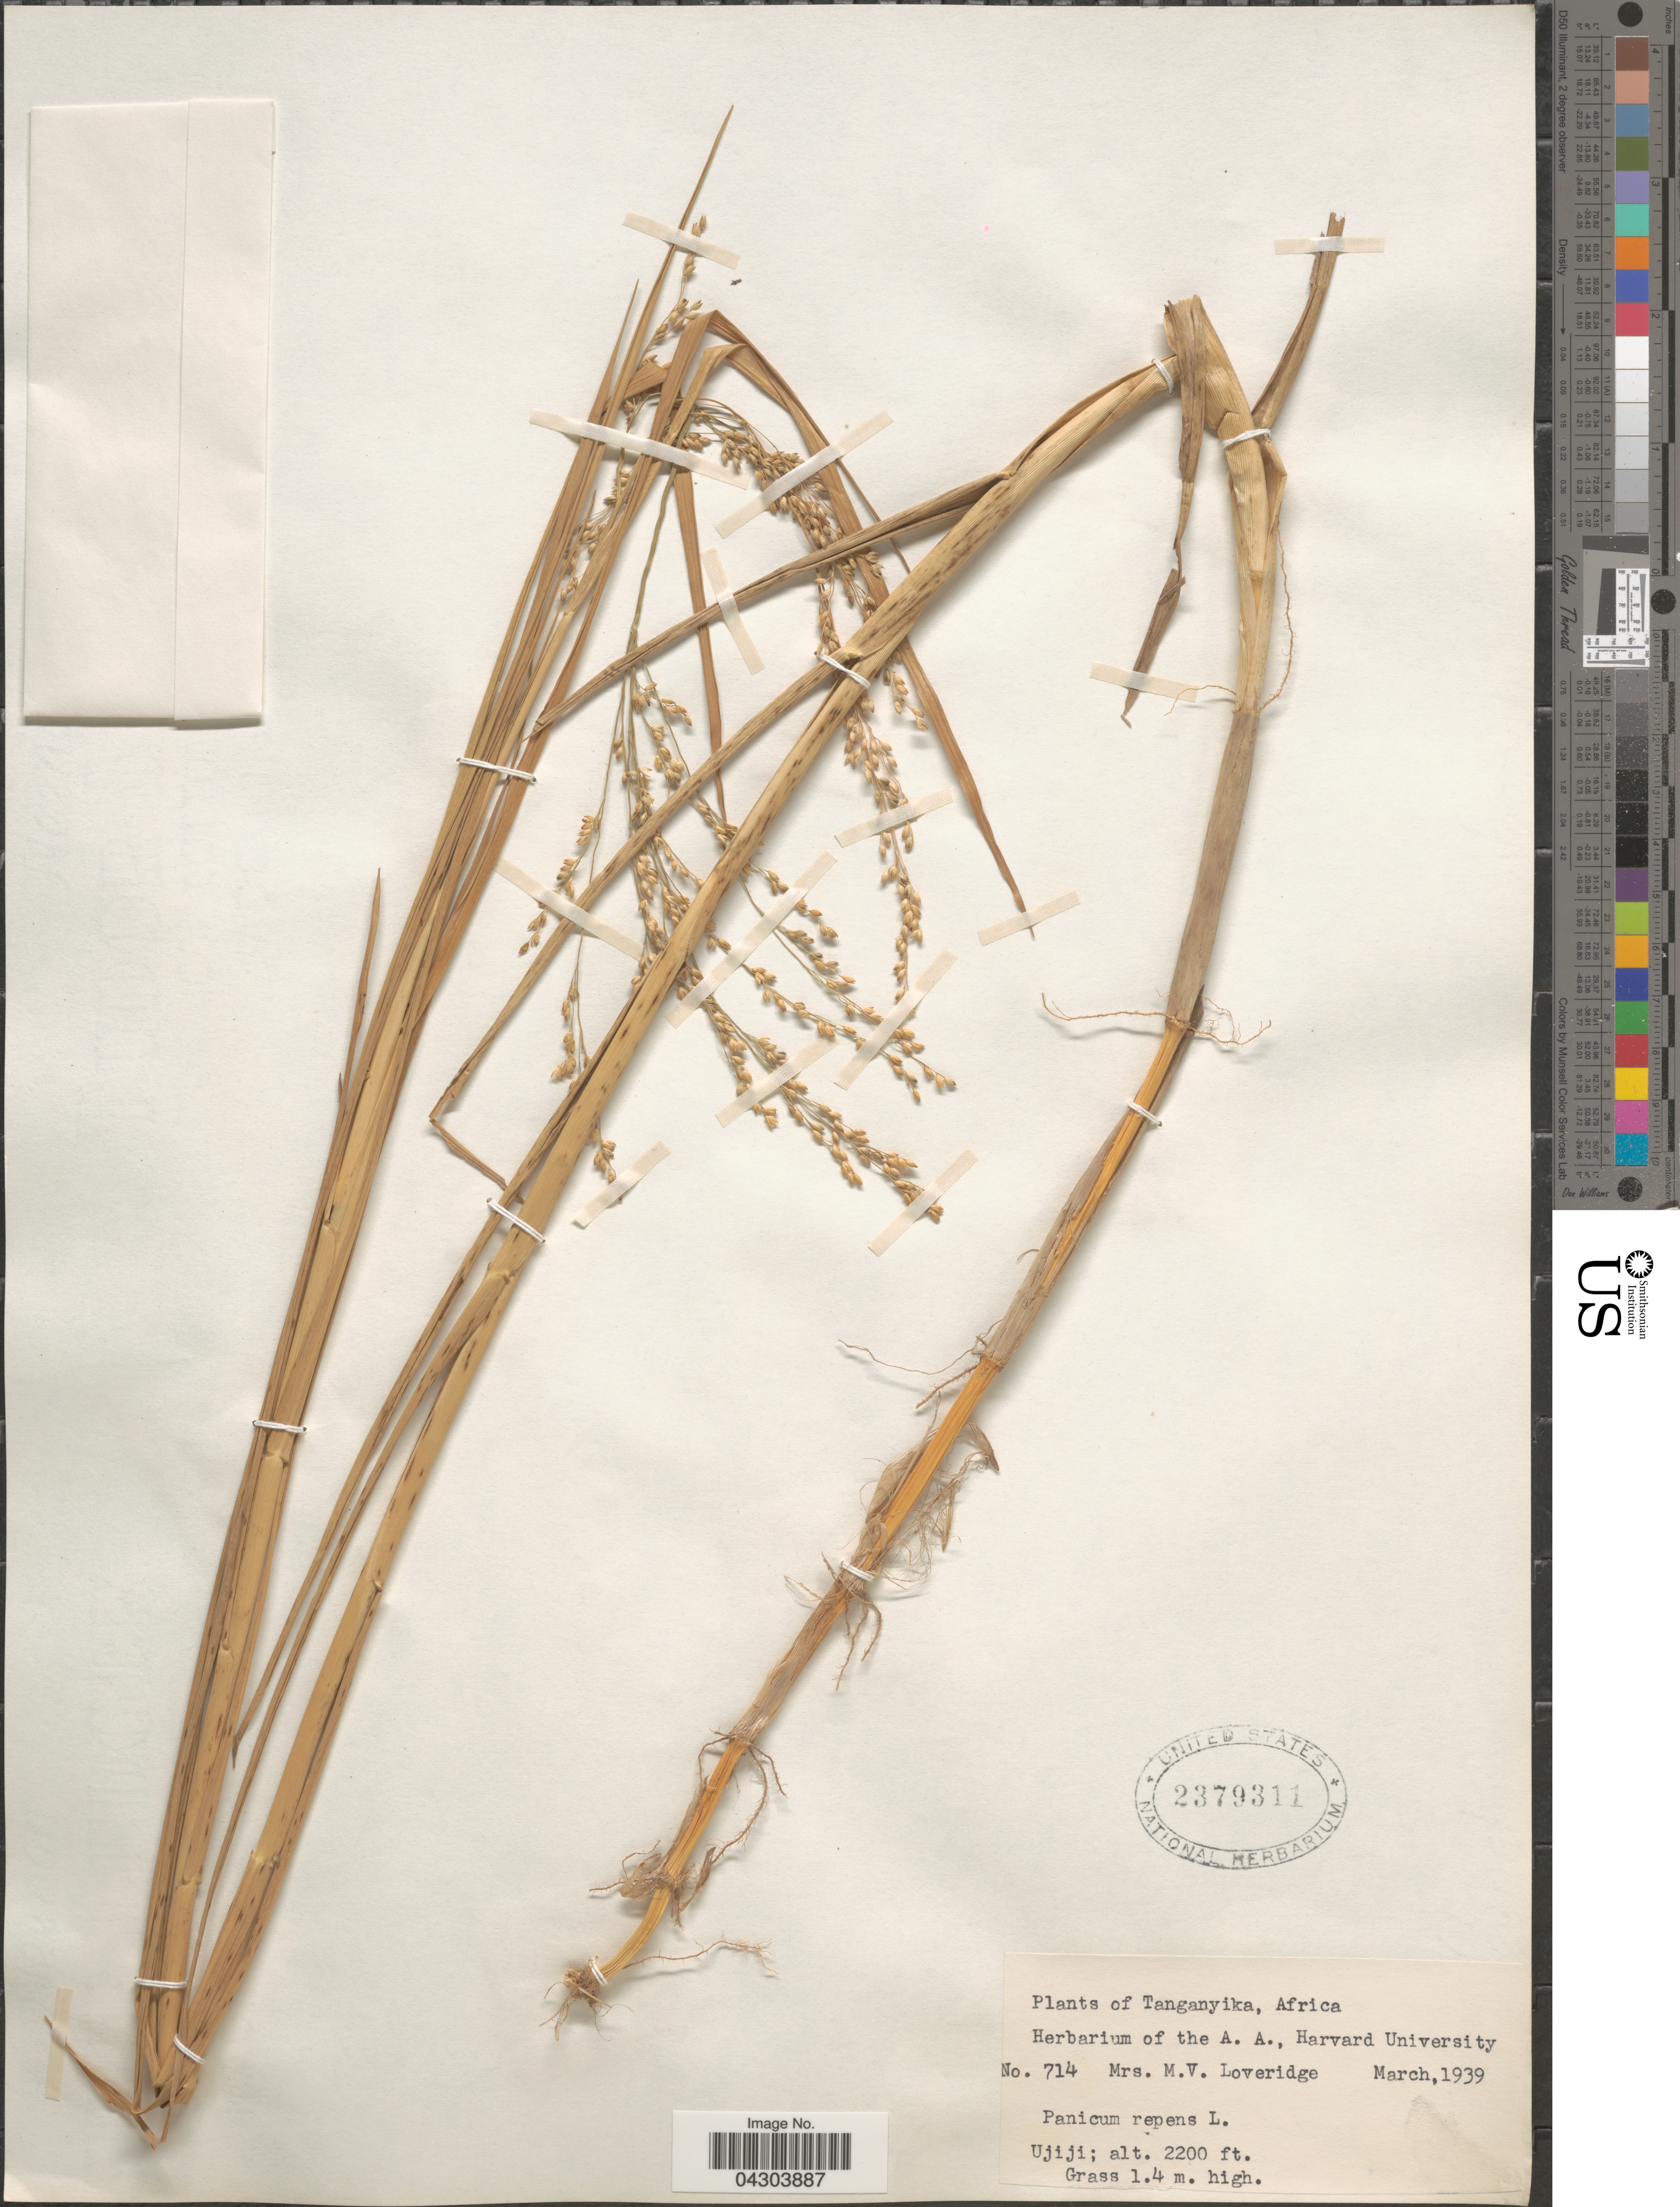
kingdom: Plantae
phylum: Tracheophyta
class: Liliopsida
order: Poales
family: Poaceae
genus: Panicum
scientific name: Panicum repens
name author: L.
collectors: M. Loveridge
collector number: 714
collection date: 1939-03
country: Tanzania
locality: Tanganyika. Ujiji.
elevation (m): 671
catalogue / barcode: US 2379311